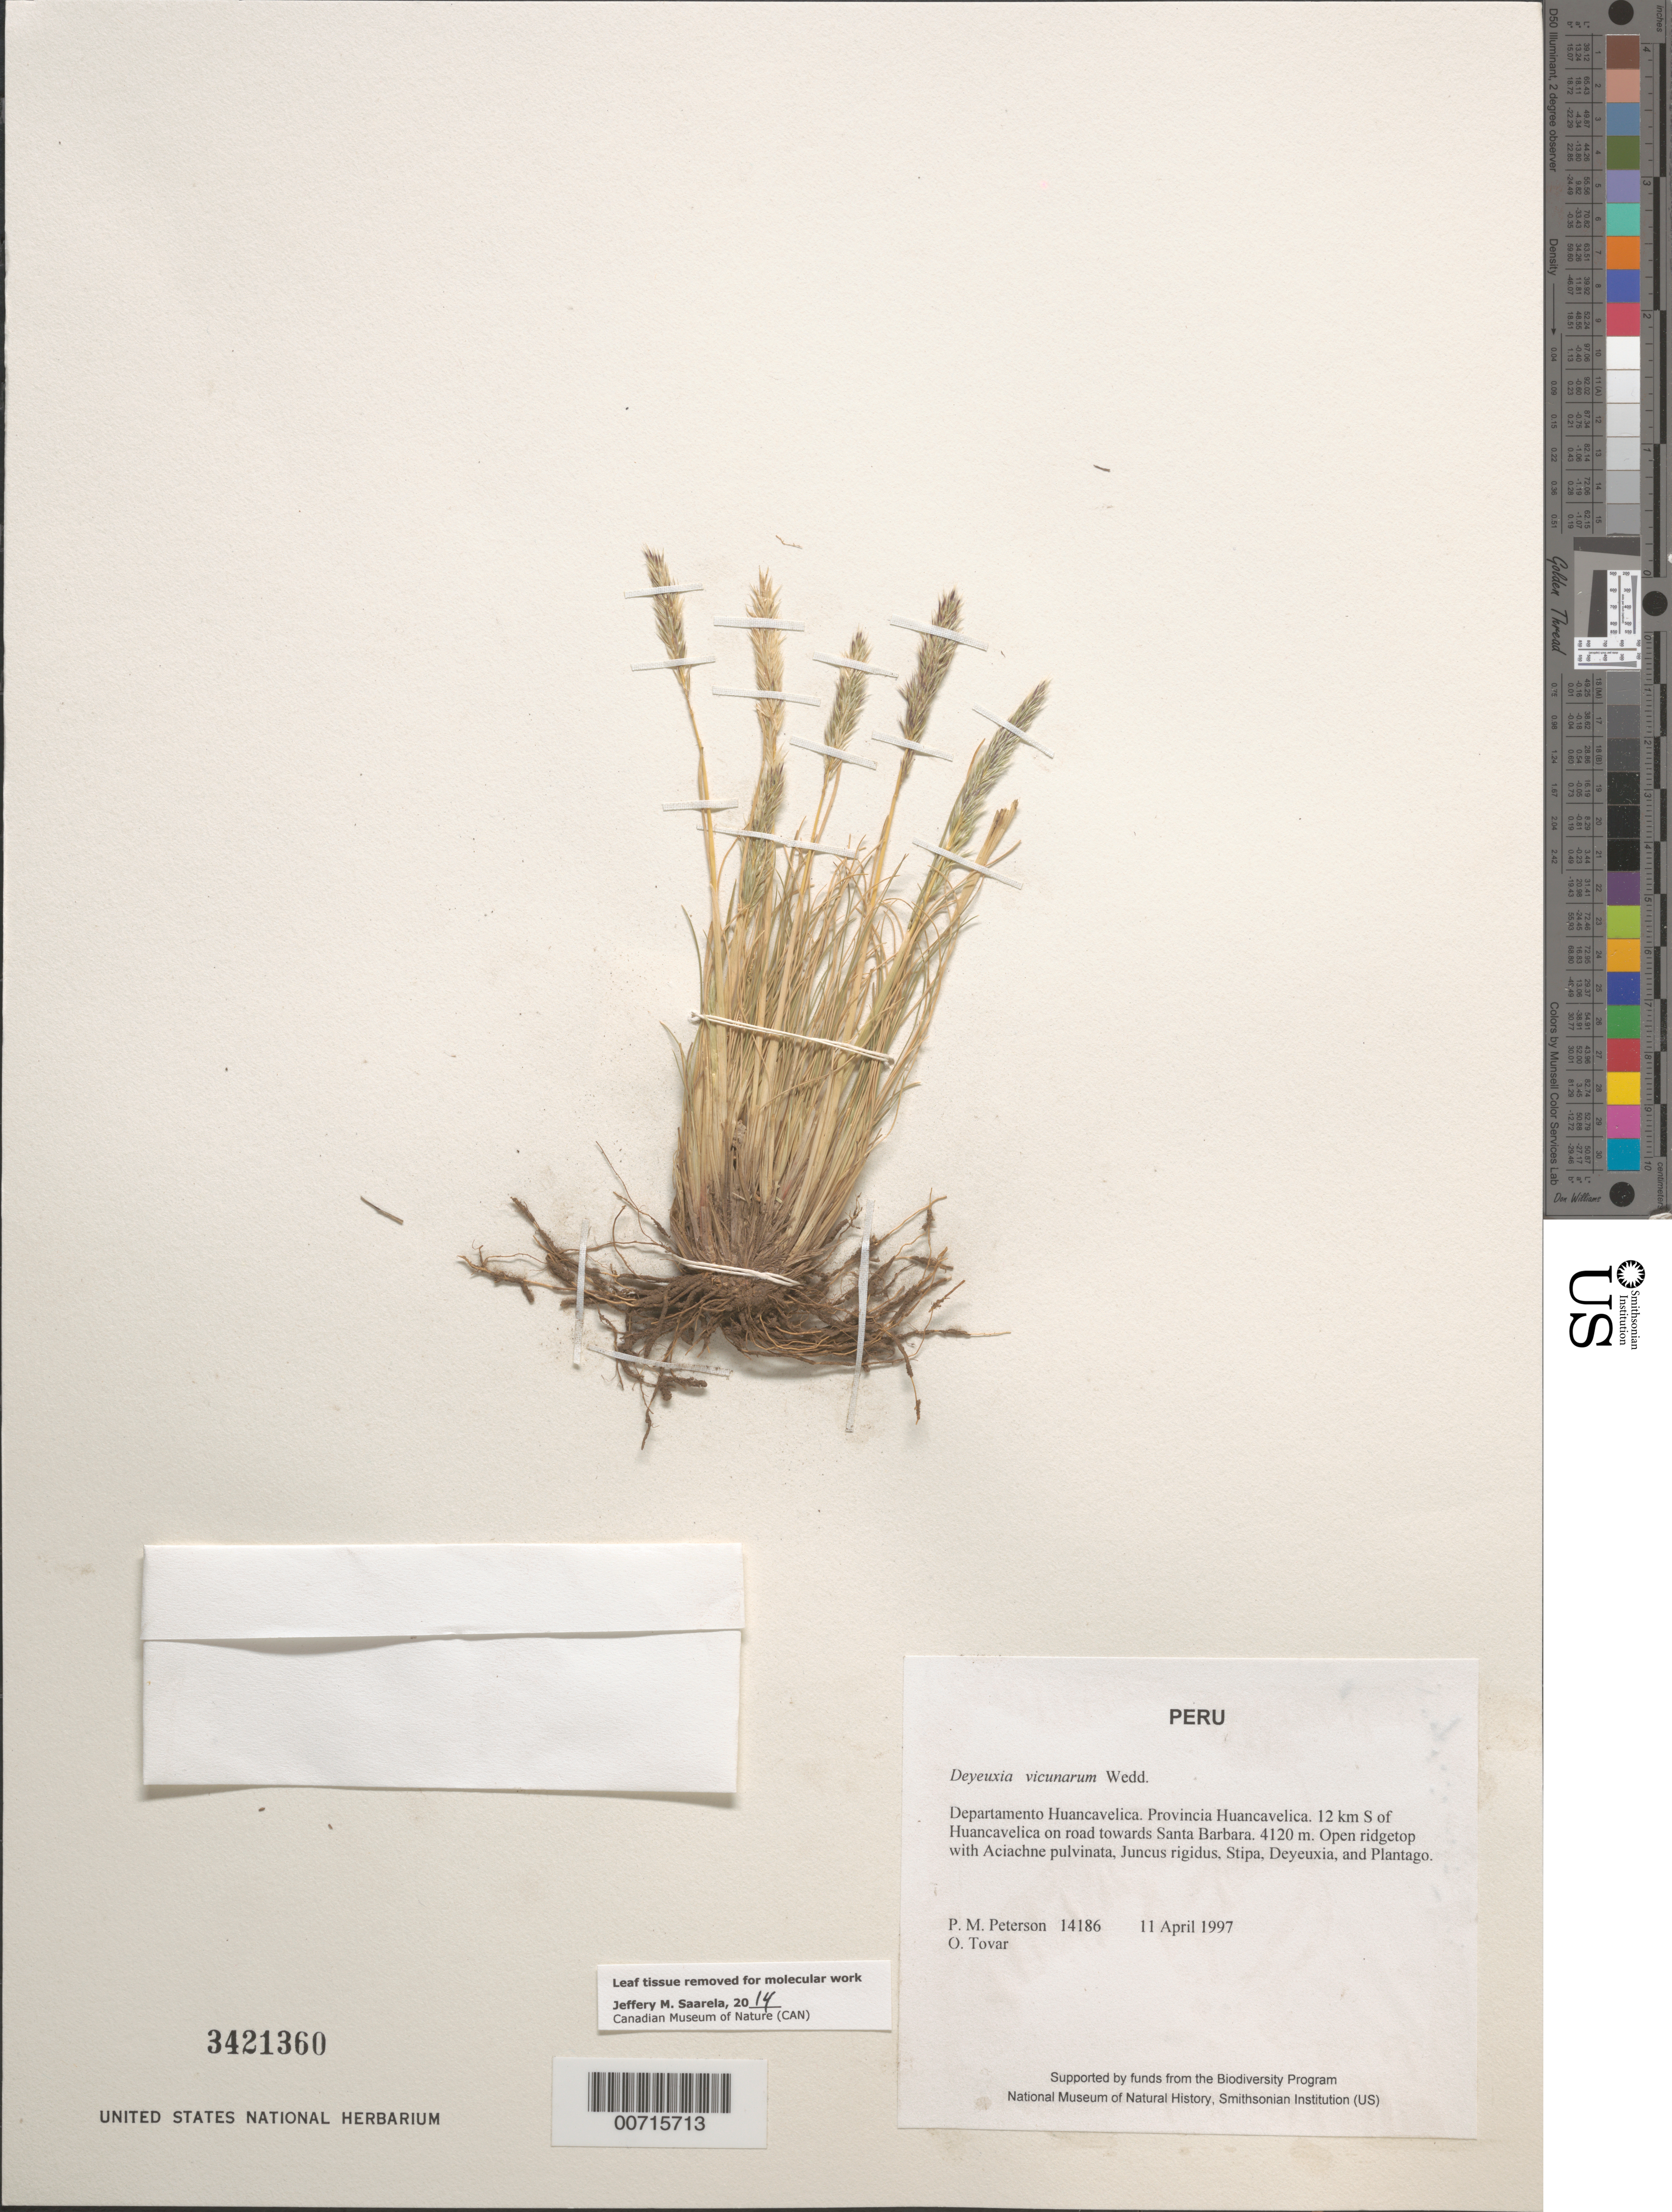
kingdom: Plantae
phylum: Tracheophyta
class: Liliopsida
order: Poales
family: Poaceae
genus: Calamagrostis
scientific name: Calamagrostis vicunarum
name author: (Wedd.) Pilg.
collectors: P. M. Peterson & Ó. Tovar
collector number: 14186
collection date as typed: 11 Apr 1997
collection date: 1997-04-11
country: Peru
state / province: Huancavelica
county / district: Huancavelica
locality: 12 km S of Huancavelica on road towards Santa Barbara.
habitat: Open ridgetop with Aciachne pulvinata, Juncus rigidus, Stipa, Deyeuxia, and Plantago.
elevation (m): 4120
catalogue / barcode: US 3421360